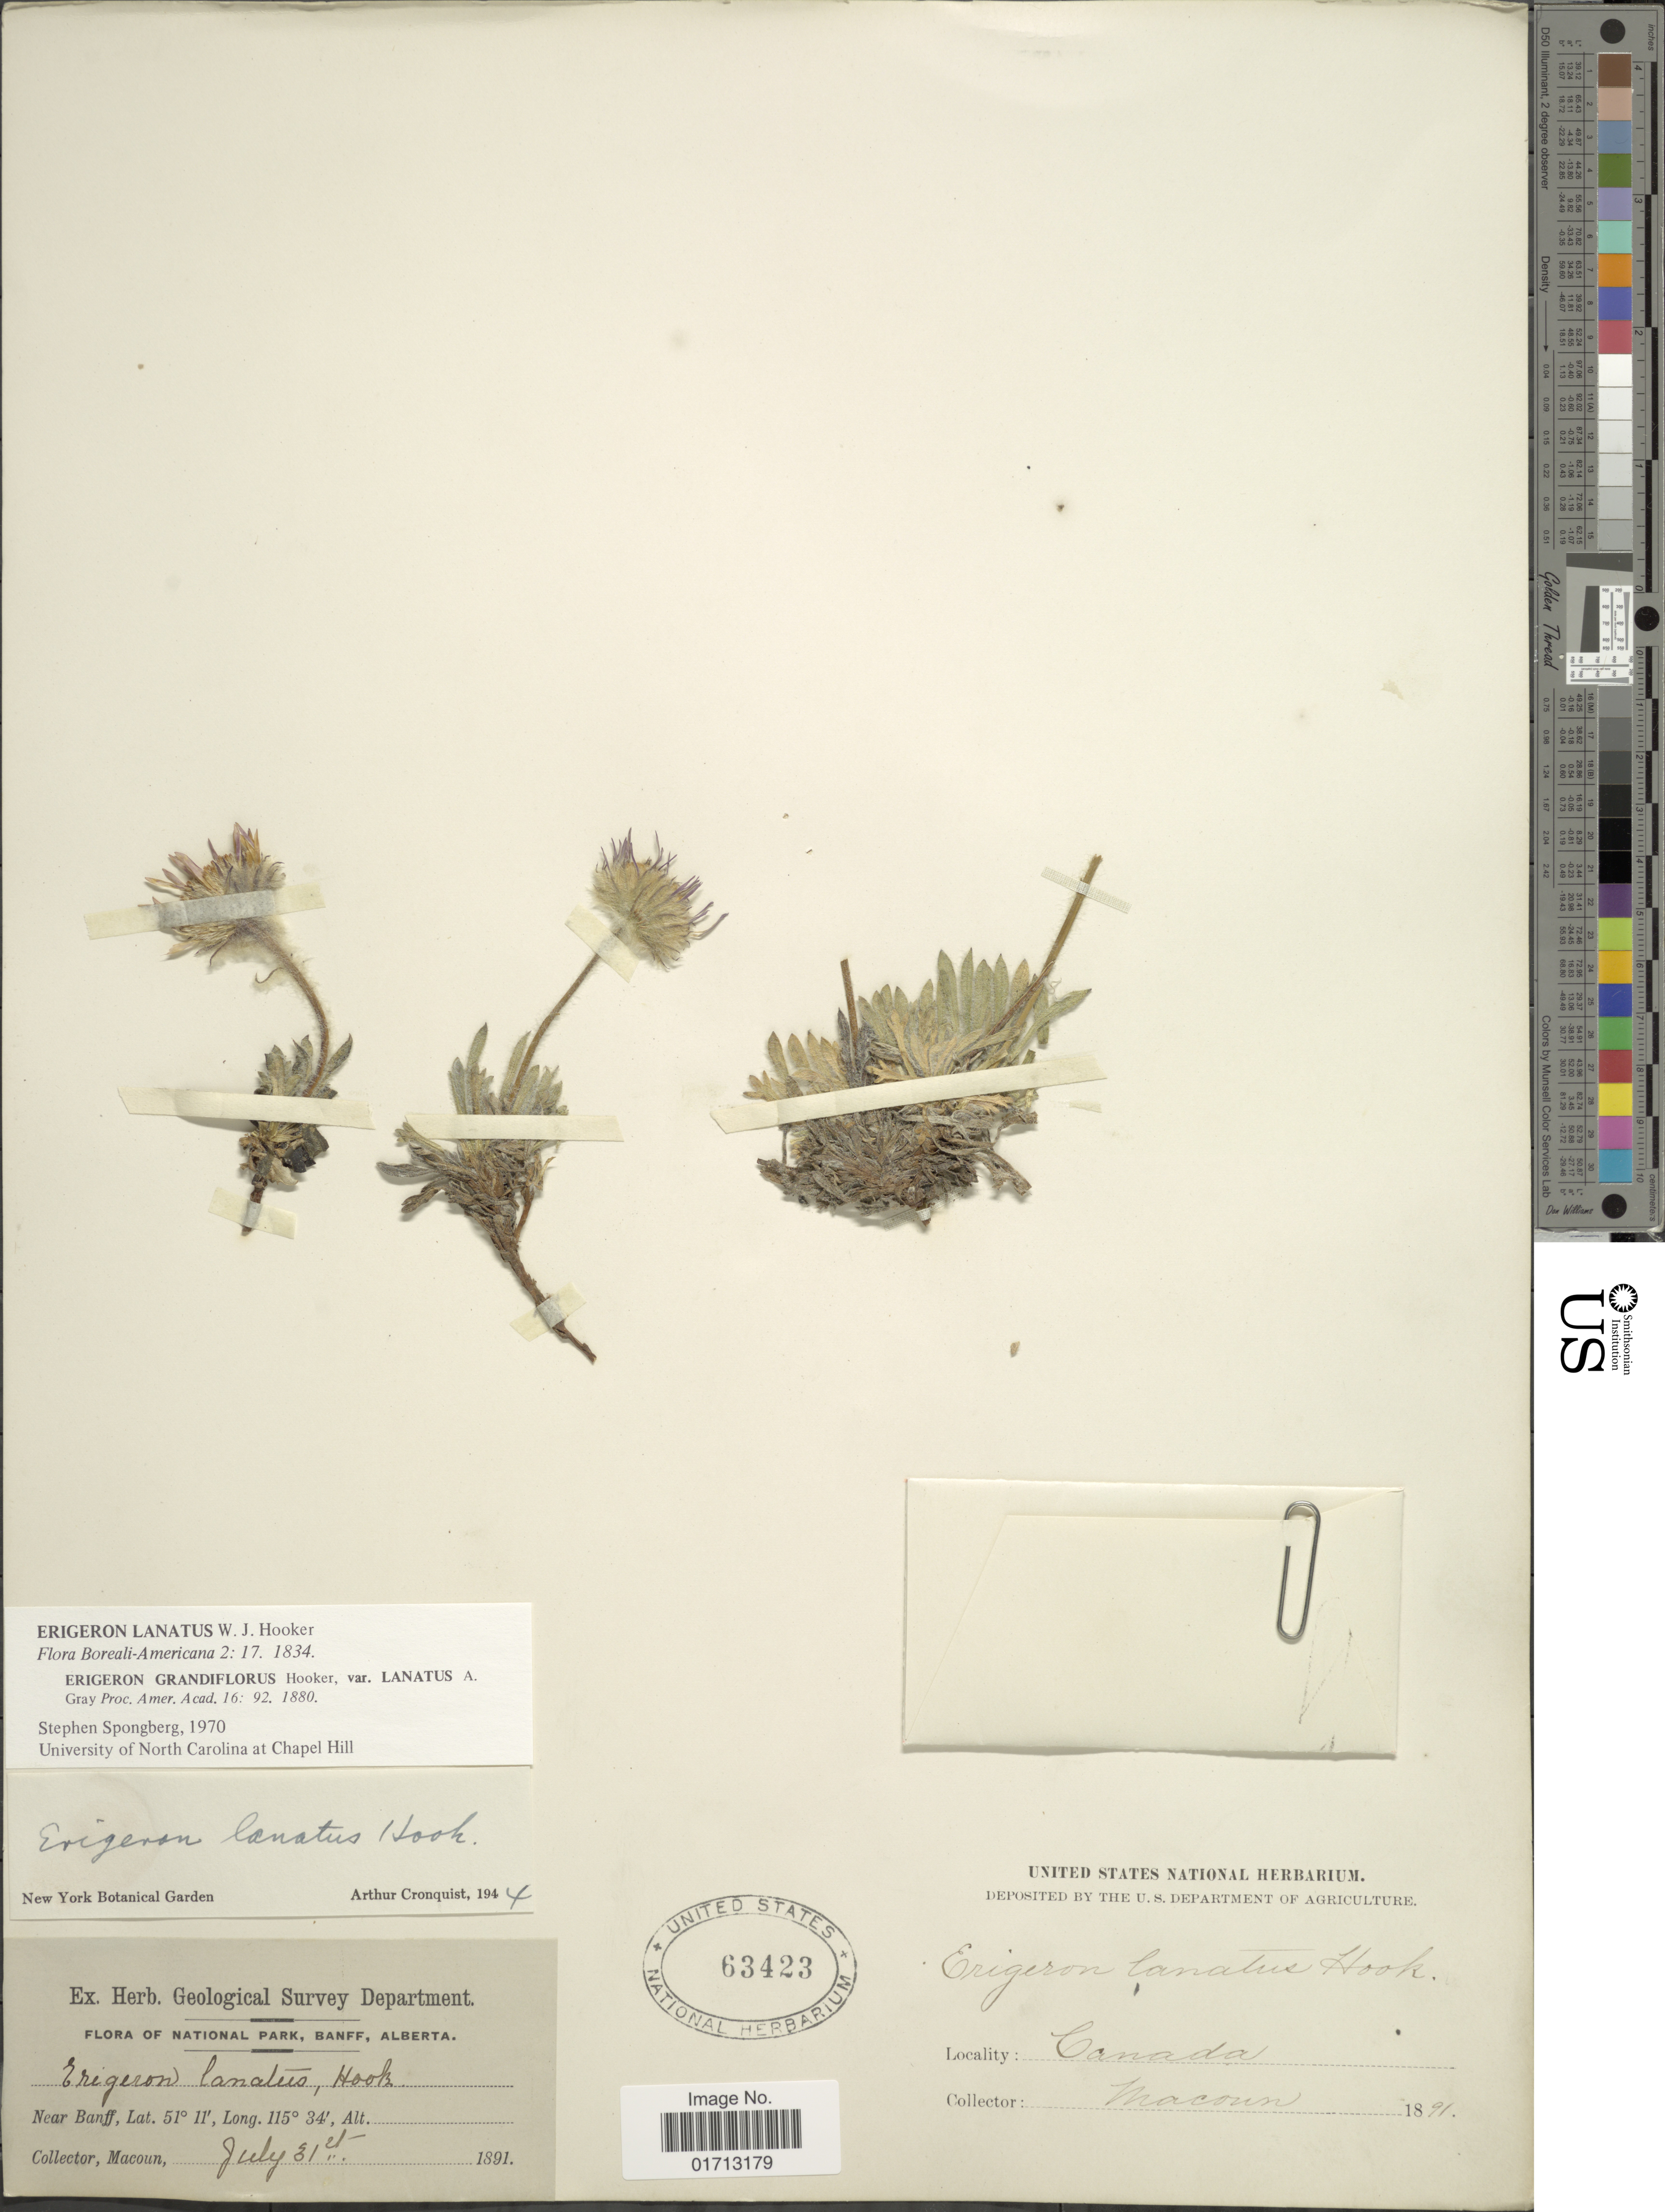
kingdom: Plantae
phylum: Tracheophyta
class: Magnoliopsida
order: Asterales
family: Asteraceae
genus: Erigeron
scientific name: Erigeron lanatus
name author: Hook.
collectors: -- Macoun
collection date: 1891-07-31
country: Canada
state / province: Alberta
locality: National Park, Banff. Near Banff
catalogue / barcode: US 63423